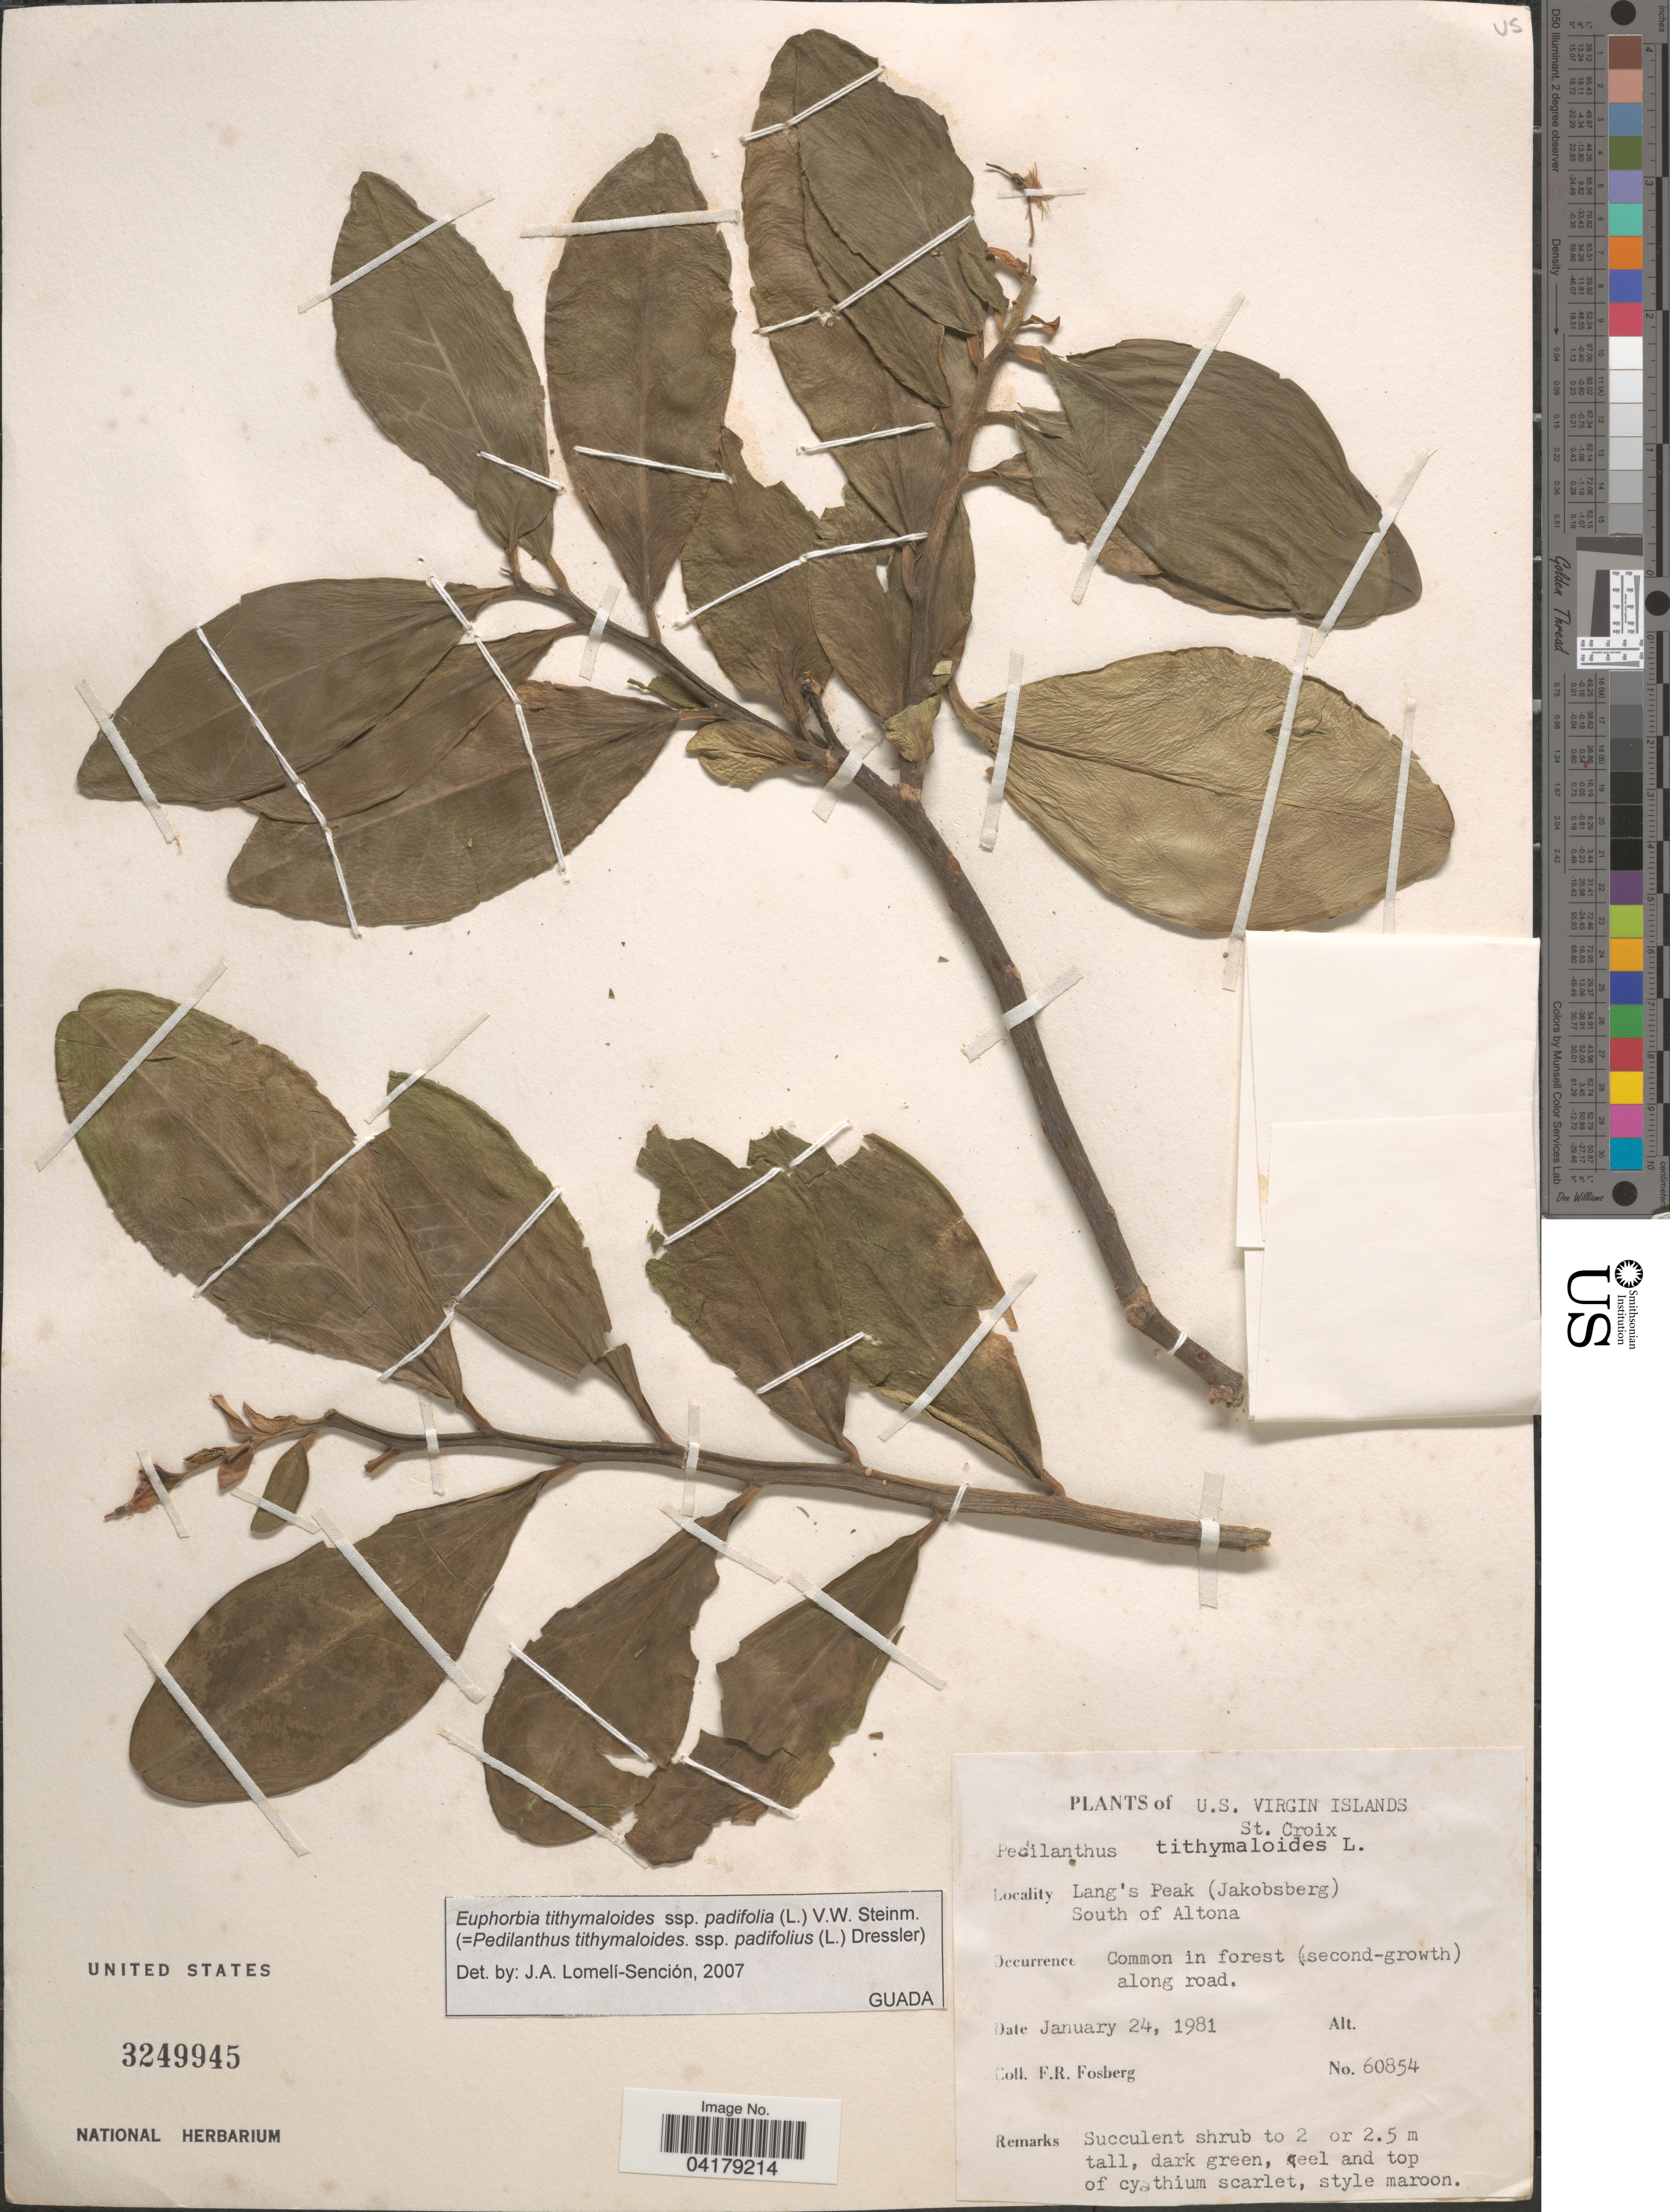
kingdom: Plantae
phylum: Tracheophyta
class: Magnoliopsida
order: Malpighiales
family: Euphorbiaceae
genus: Euphorbia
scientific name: Euphorbia tithymaloides subsp. padifolia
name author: (L.) V.W. Steinm.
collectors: F. R. Fosberg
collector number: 60854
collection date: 1981-01-24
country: U.S. Virgin Islands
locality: St. Croix. Lang's Peak (Jakobsberg). South of Altona.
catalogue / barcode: US 3249945